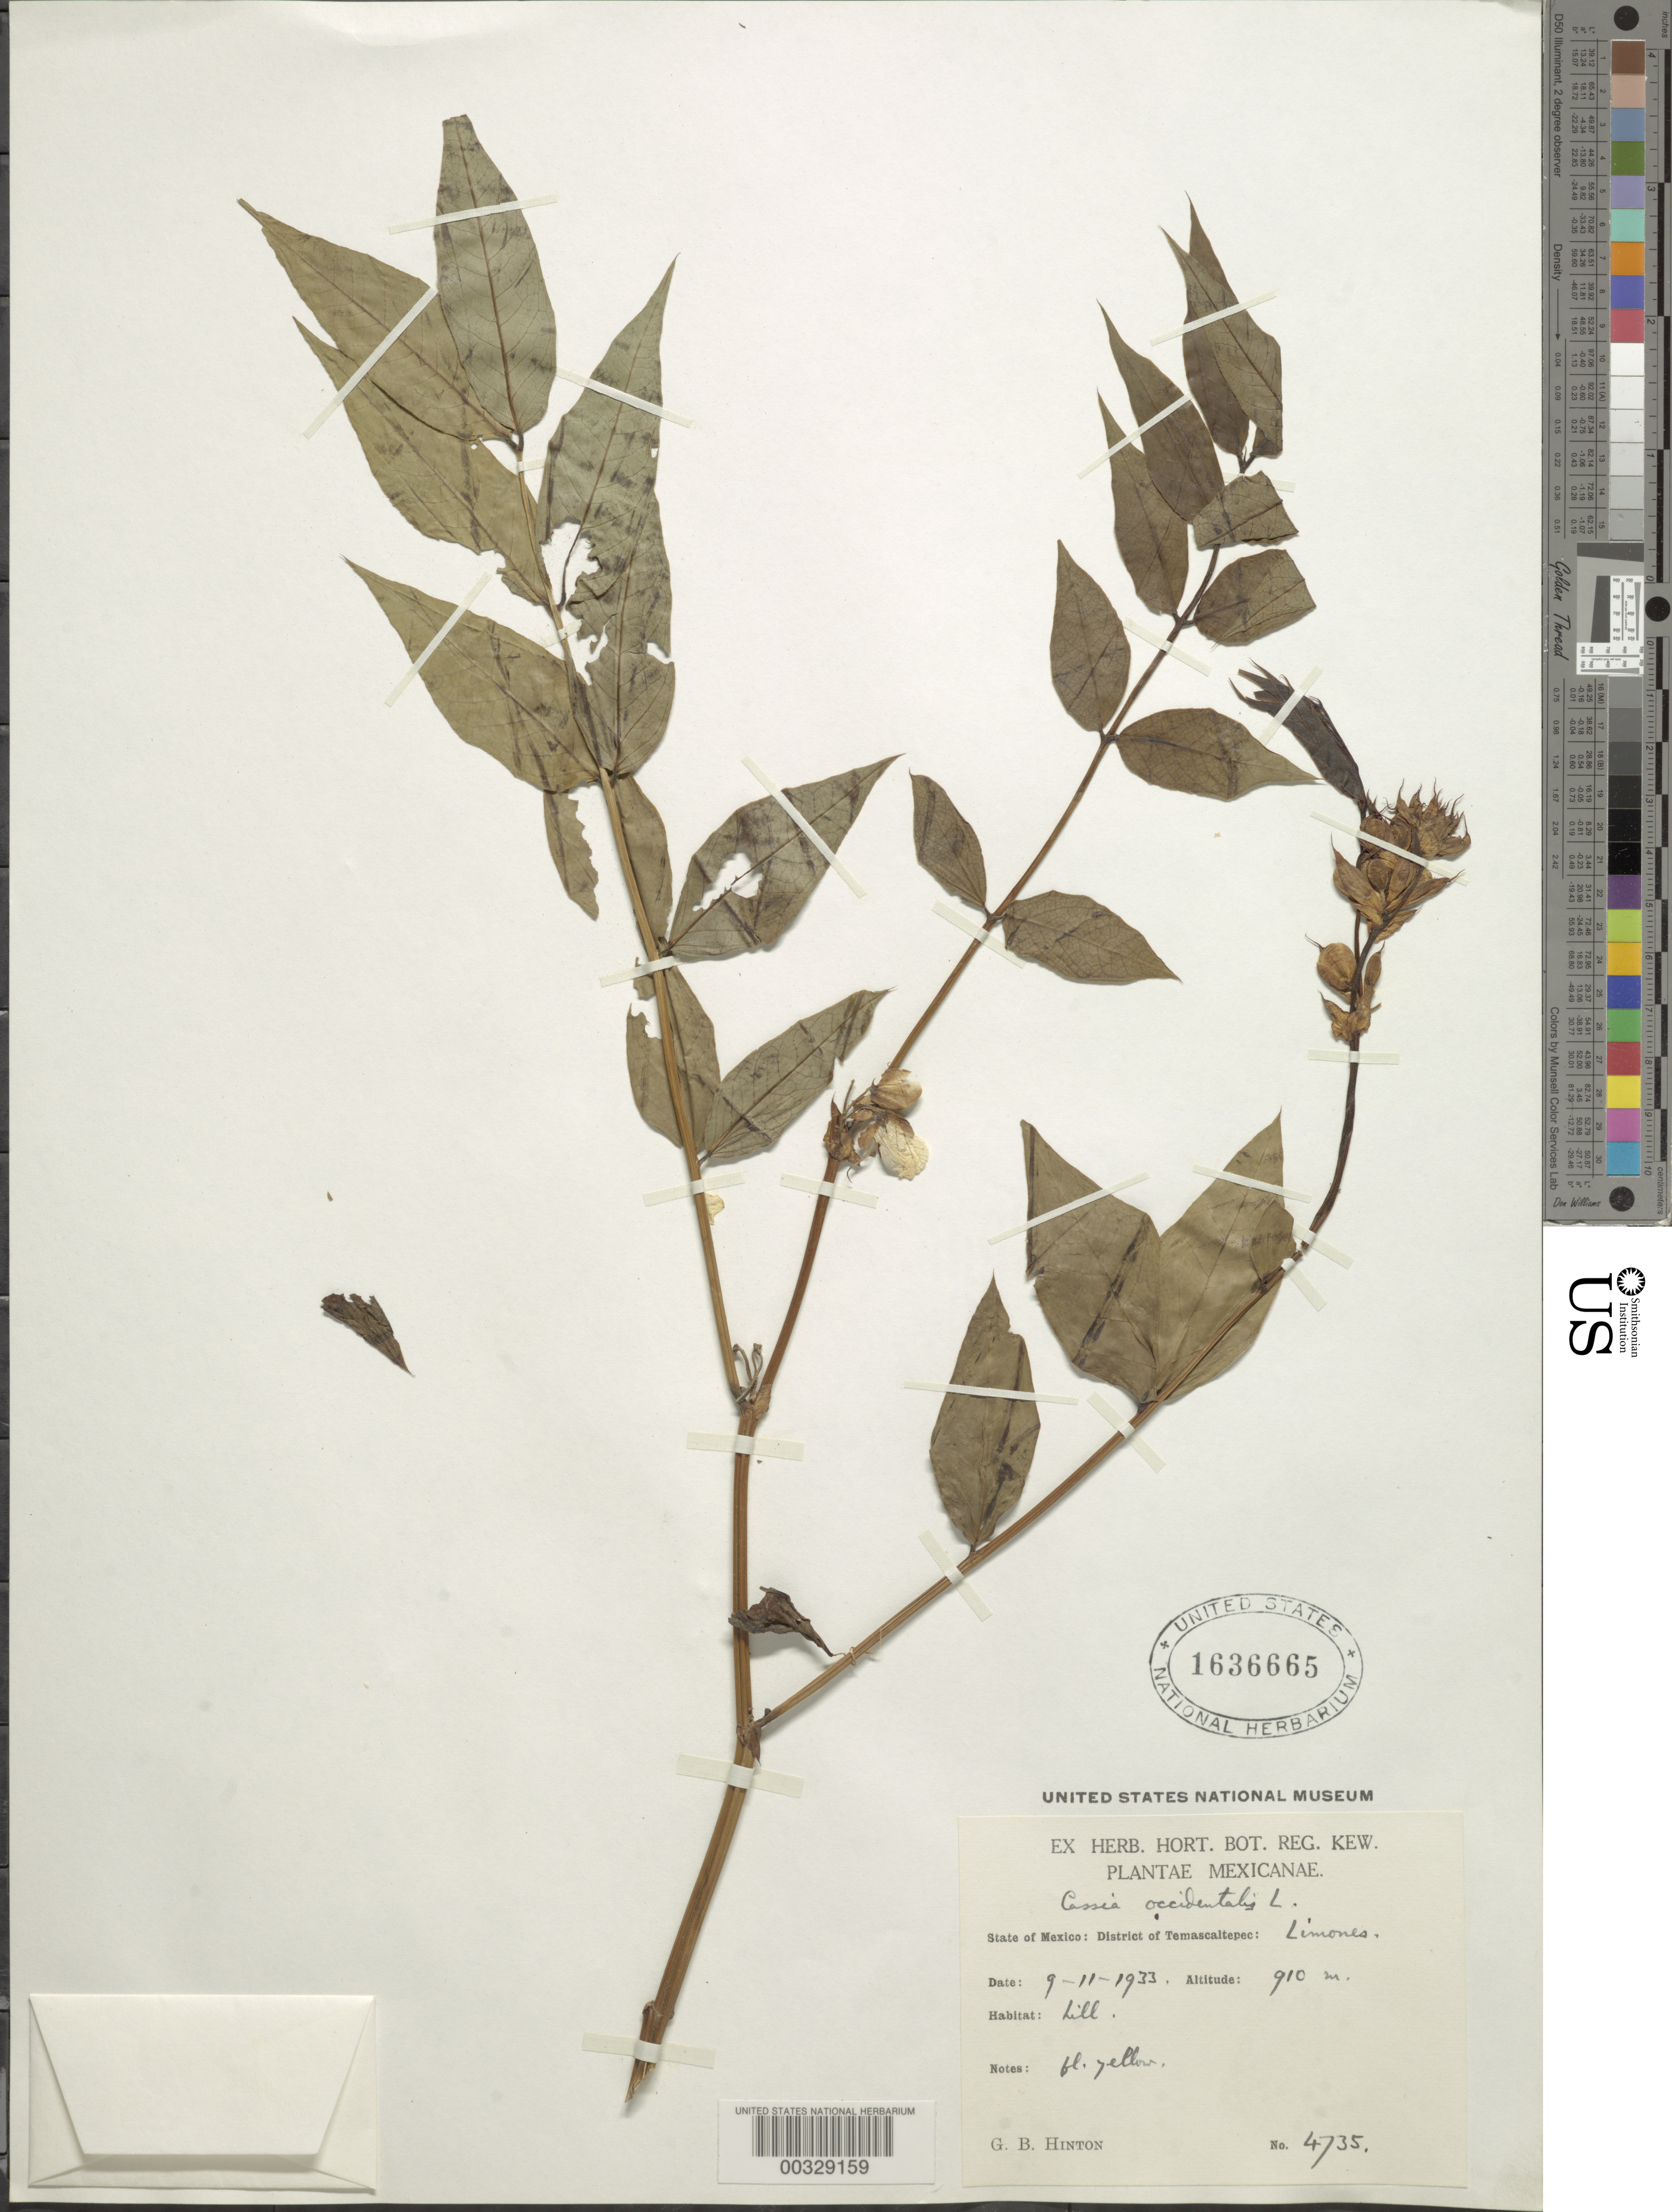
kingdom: Plantae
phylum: Tracheophyta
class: Magnoliopsida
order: Fabales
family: Fabaceae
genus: Senna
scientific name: Senna occidentalis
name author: (L.) Link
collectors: G. B. Hinton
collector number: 4735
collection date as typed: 11 Sep 1933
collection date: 1933-09-11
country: Mexico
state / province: México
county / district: Temascaltepec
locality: Limones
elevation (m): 910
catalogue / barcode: US 1636665